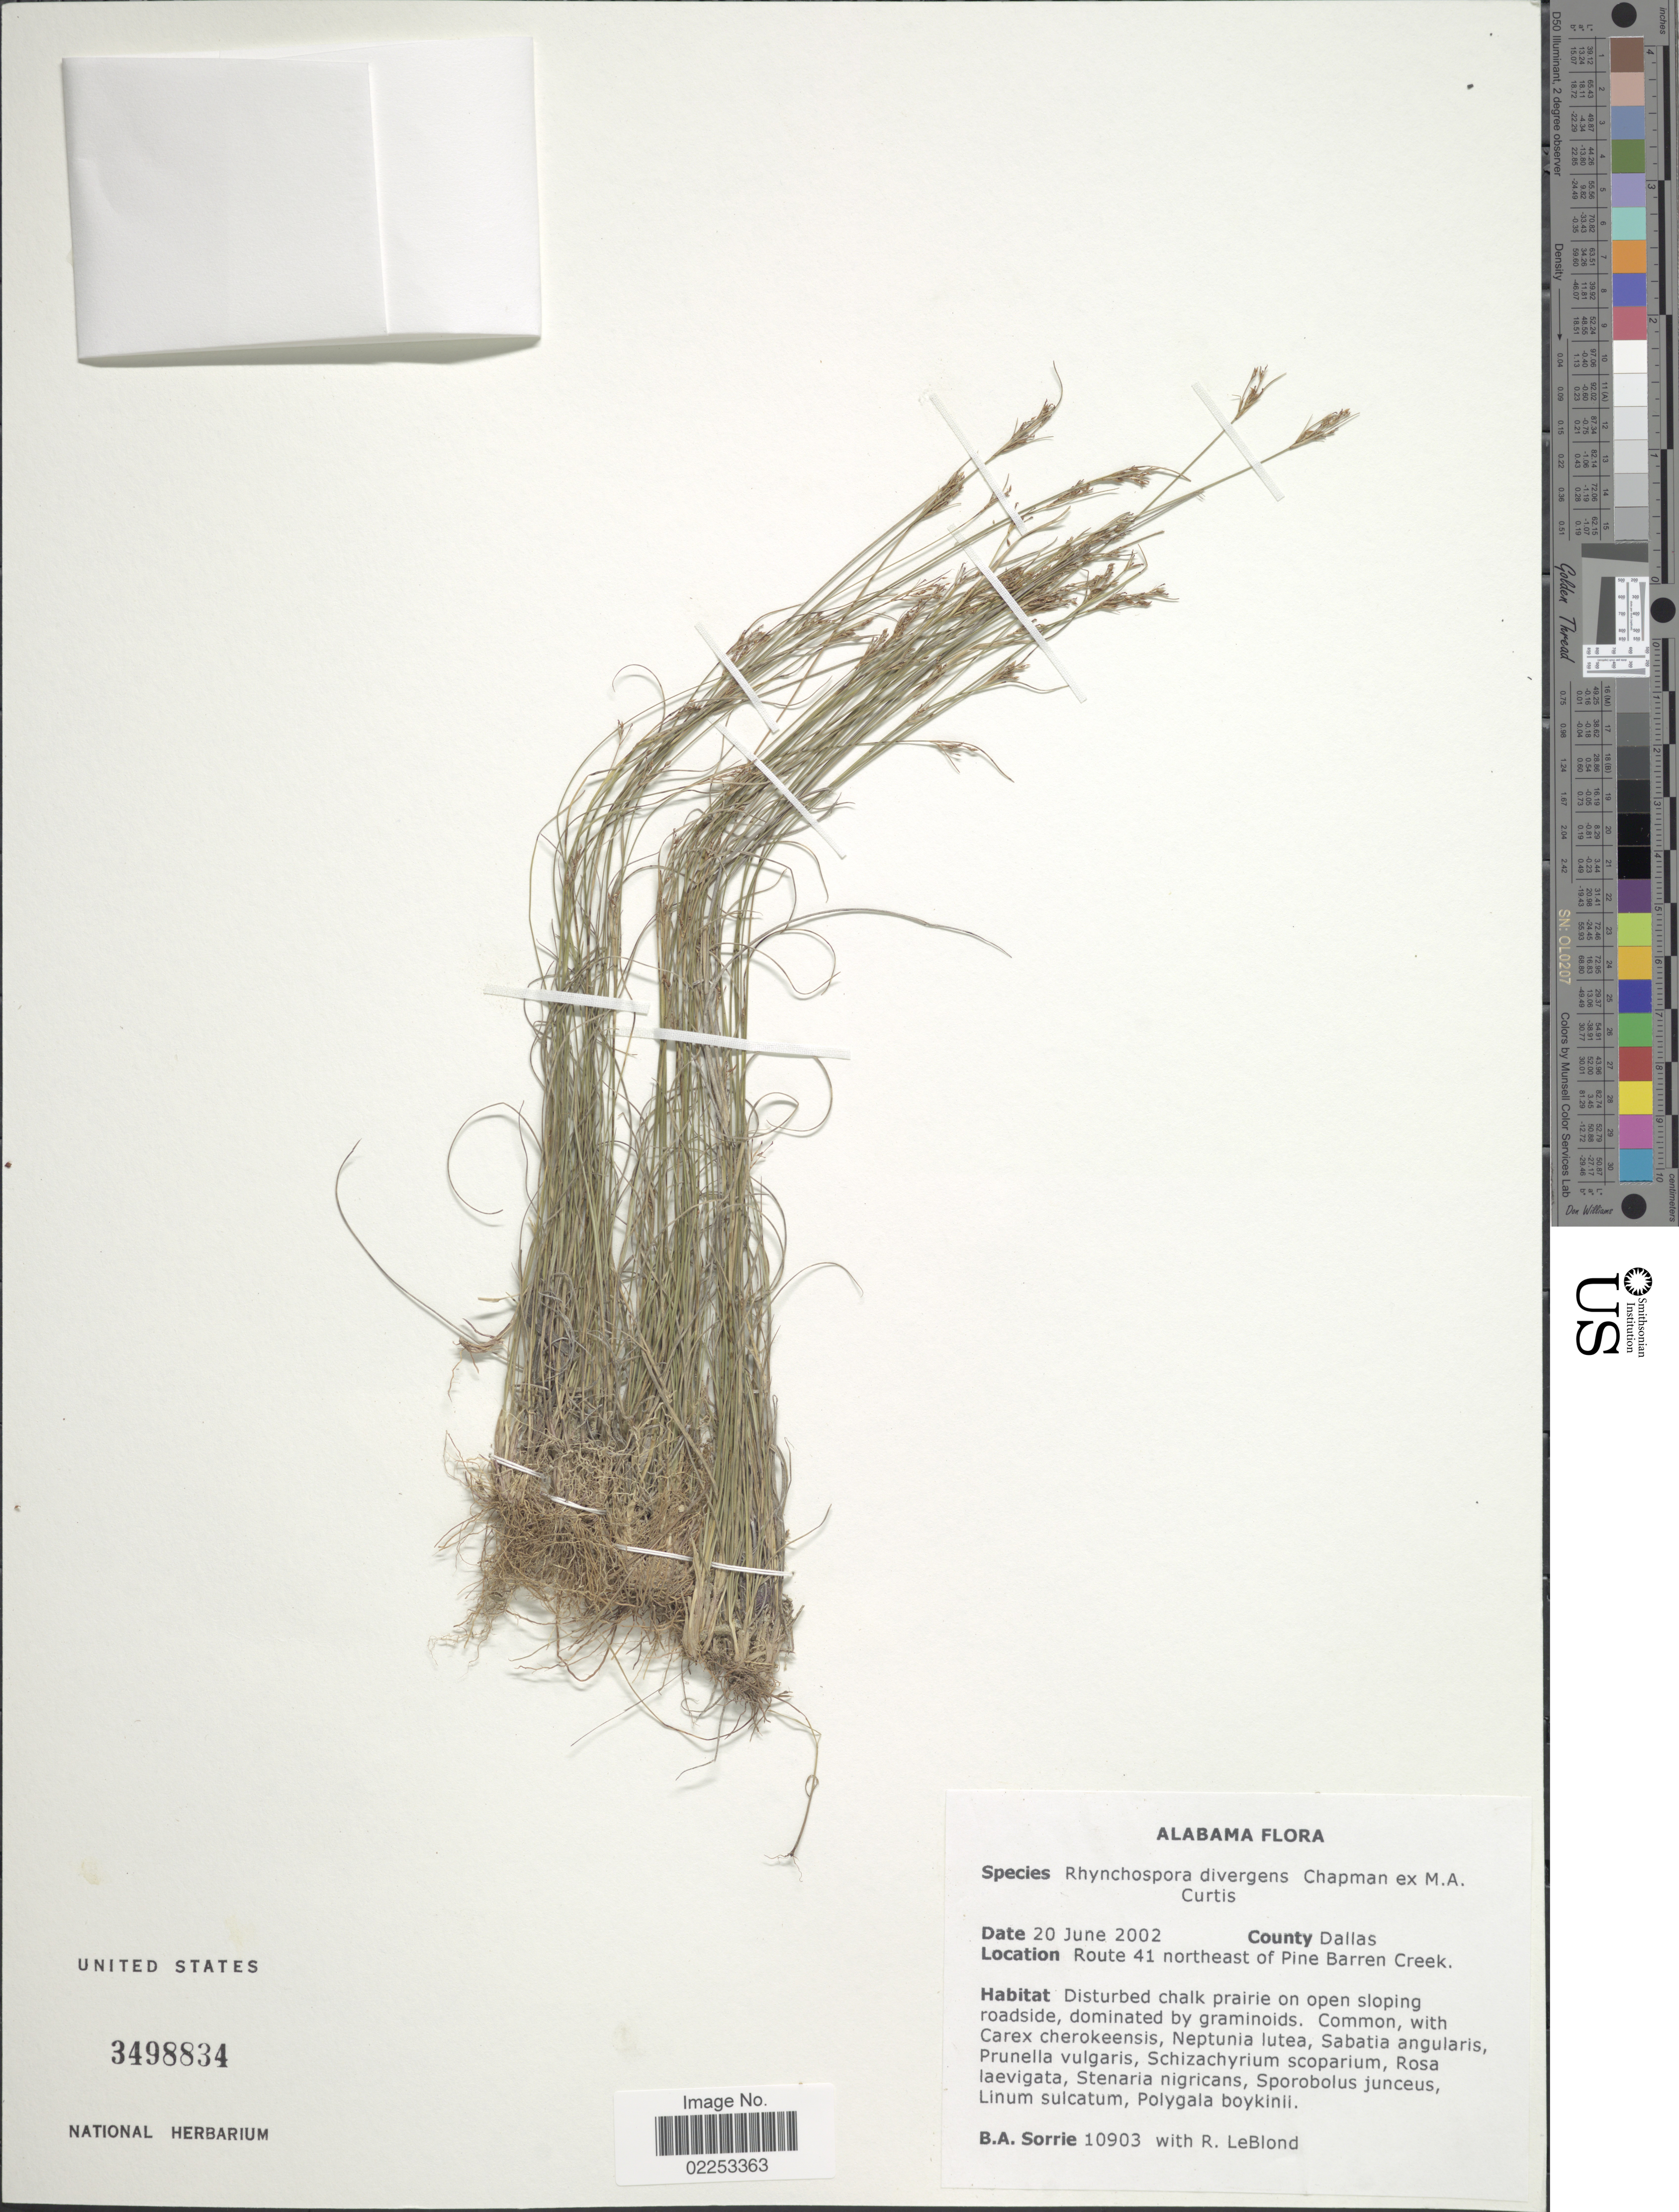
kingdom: Plantae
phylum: Tracheophyta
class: Liliopsida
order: Poales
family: Cyperaceae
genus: Rhynchospora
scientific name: Rhynchospora divergens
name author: Chapm. ex M.A. Curtis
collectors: B. Sorrie & R. J. LeBlond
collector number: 10903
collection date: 2002-06-20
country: United States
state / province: Alabama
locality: County Dallas, Route 41 northeast of Pine Barren Creek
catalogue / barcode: US 3498834